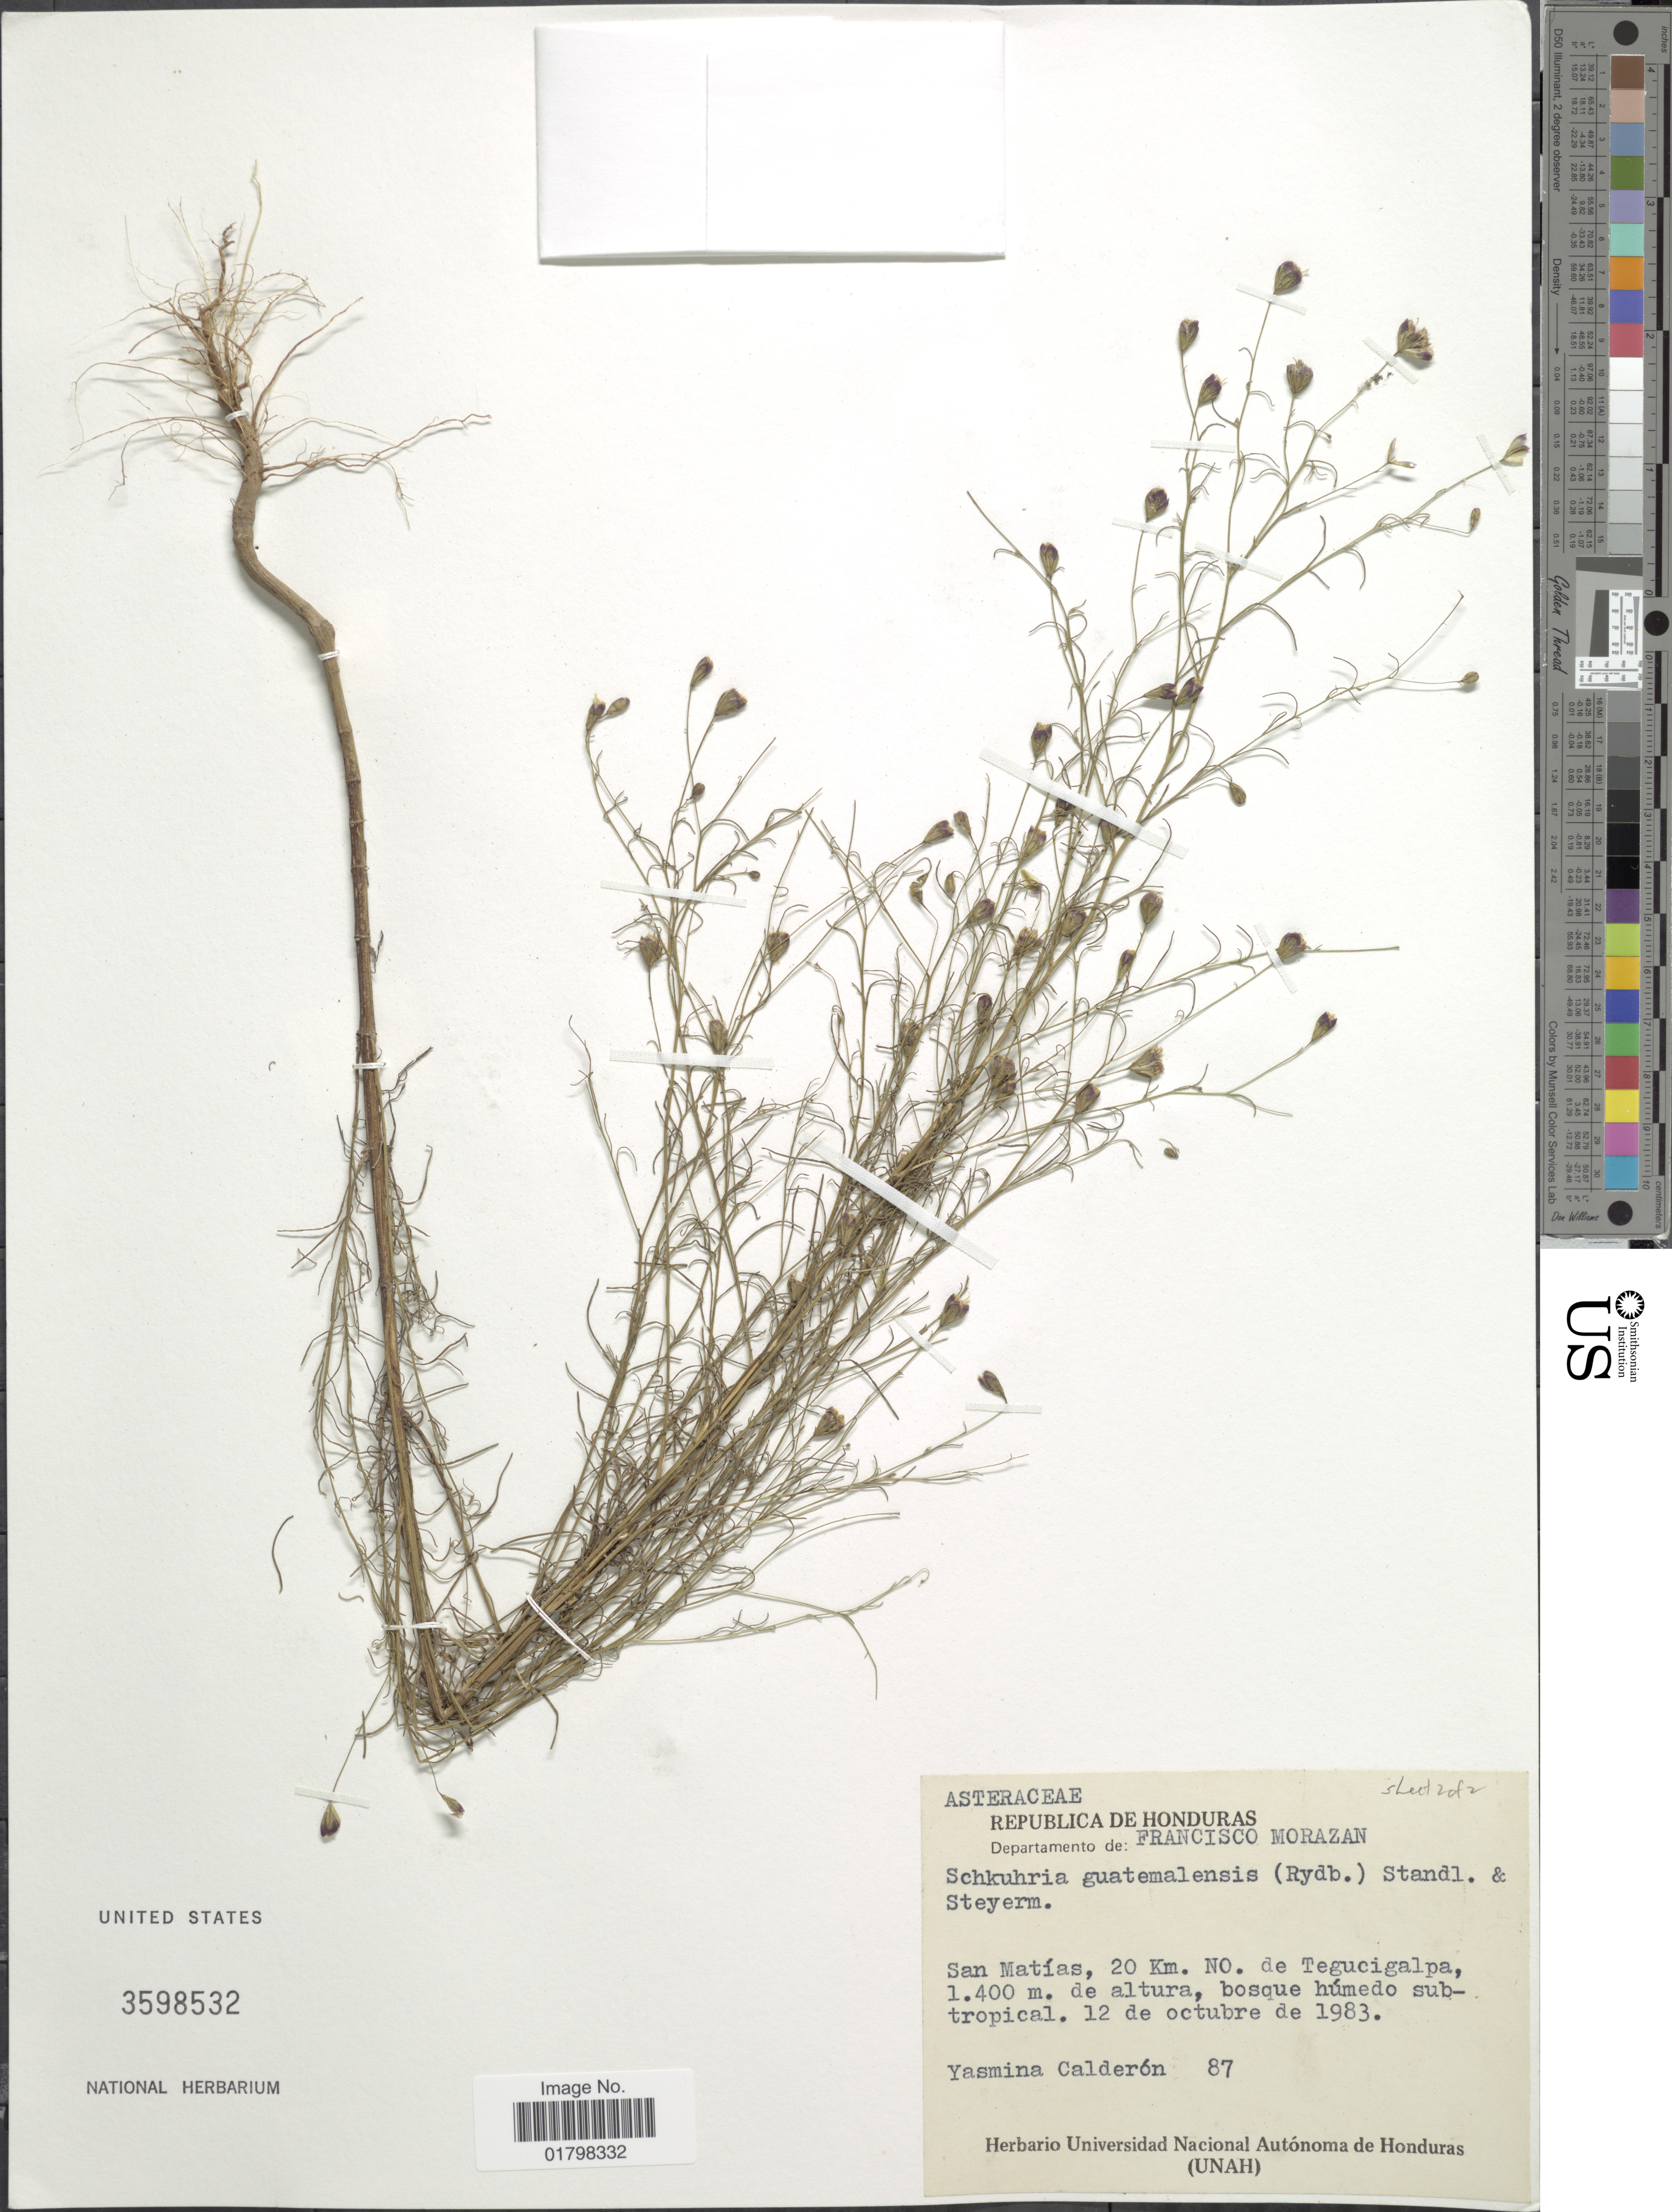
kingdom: Plantae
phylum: Tracheophyta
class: Magnoliopsida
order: Asterales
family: Asteraceae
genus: Schkuhria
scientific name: Schkuhria wislizeni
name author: A. Gray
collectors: Y. Calderón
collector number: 87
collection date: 1983-10-12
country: Honduras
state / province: Fco. Morazán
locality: San Matias, 20 km. NO. de Tegucigalpa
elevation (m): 1400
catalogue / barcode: US 3598532